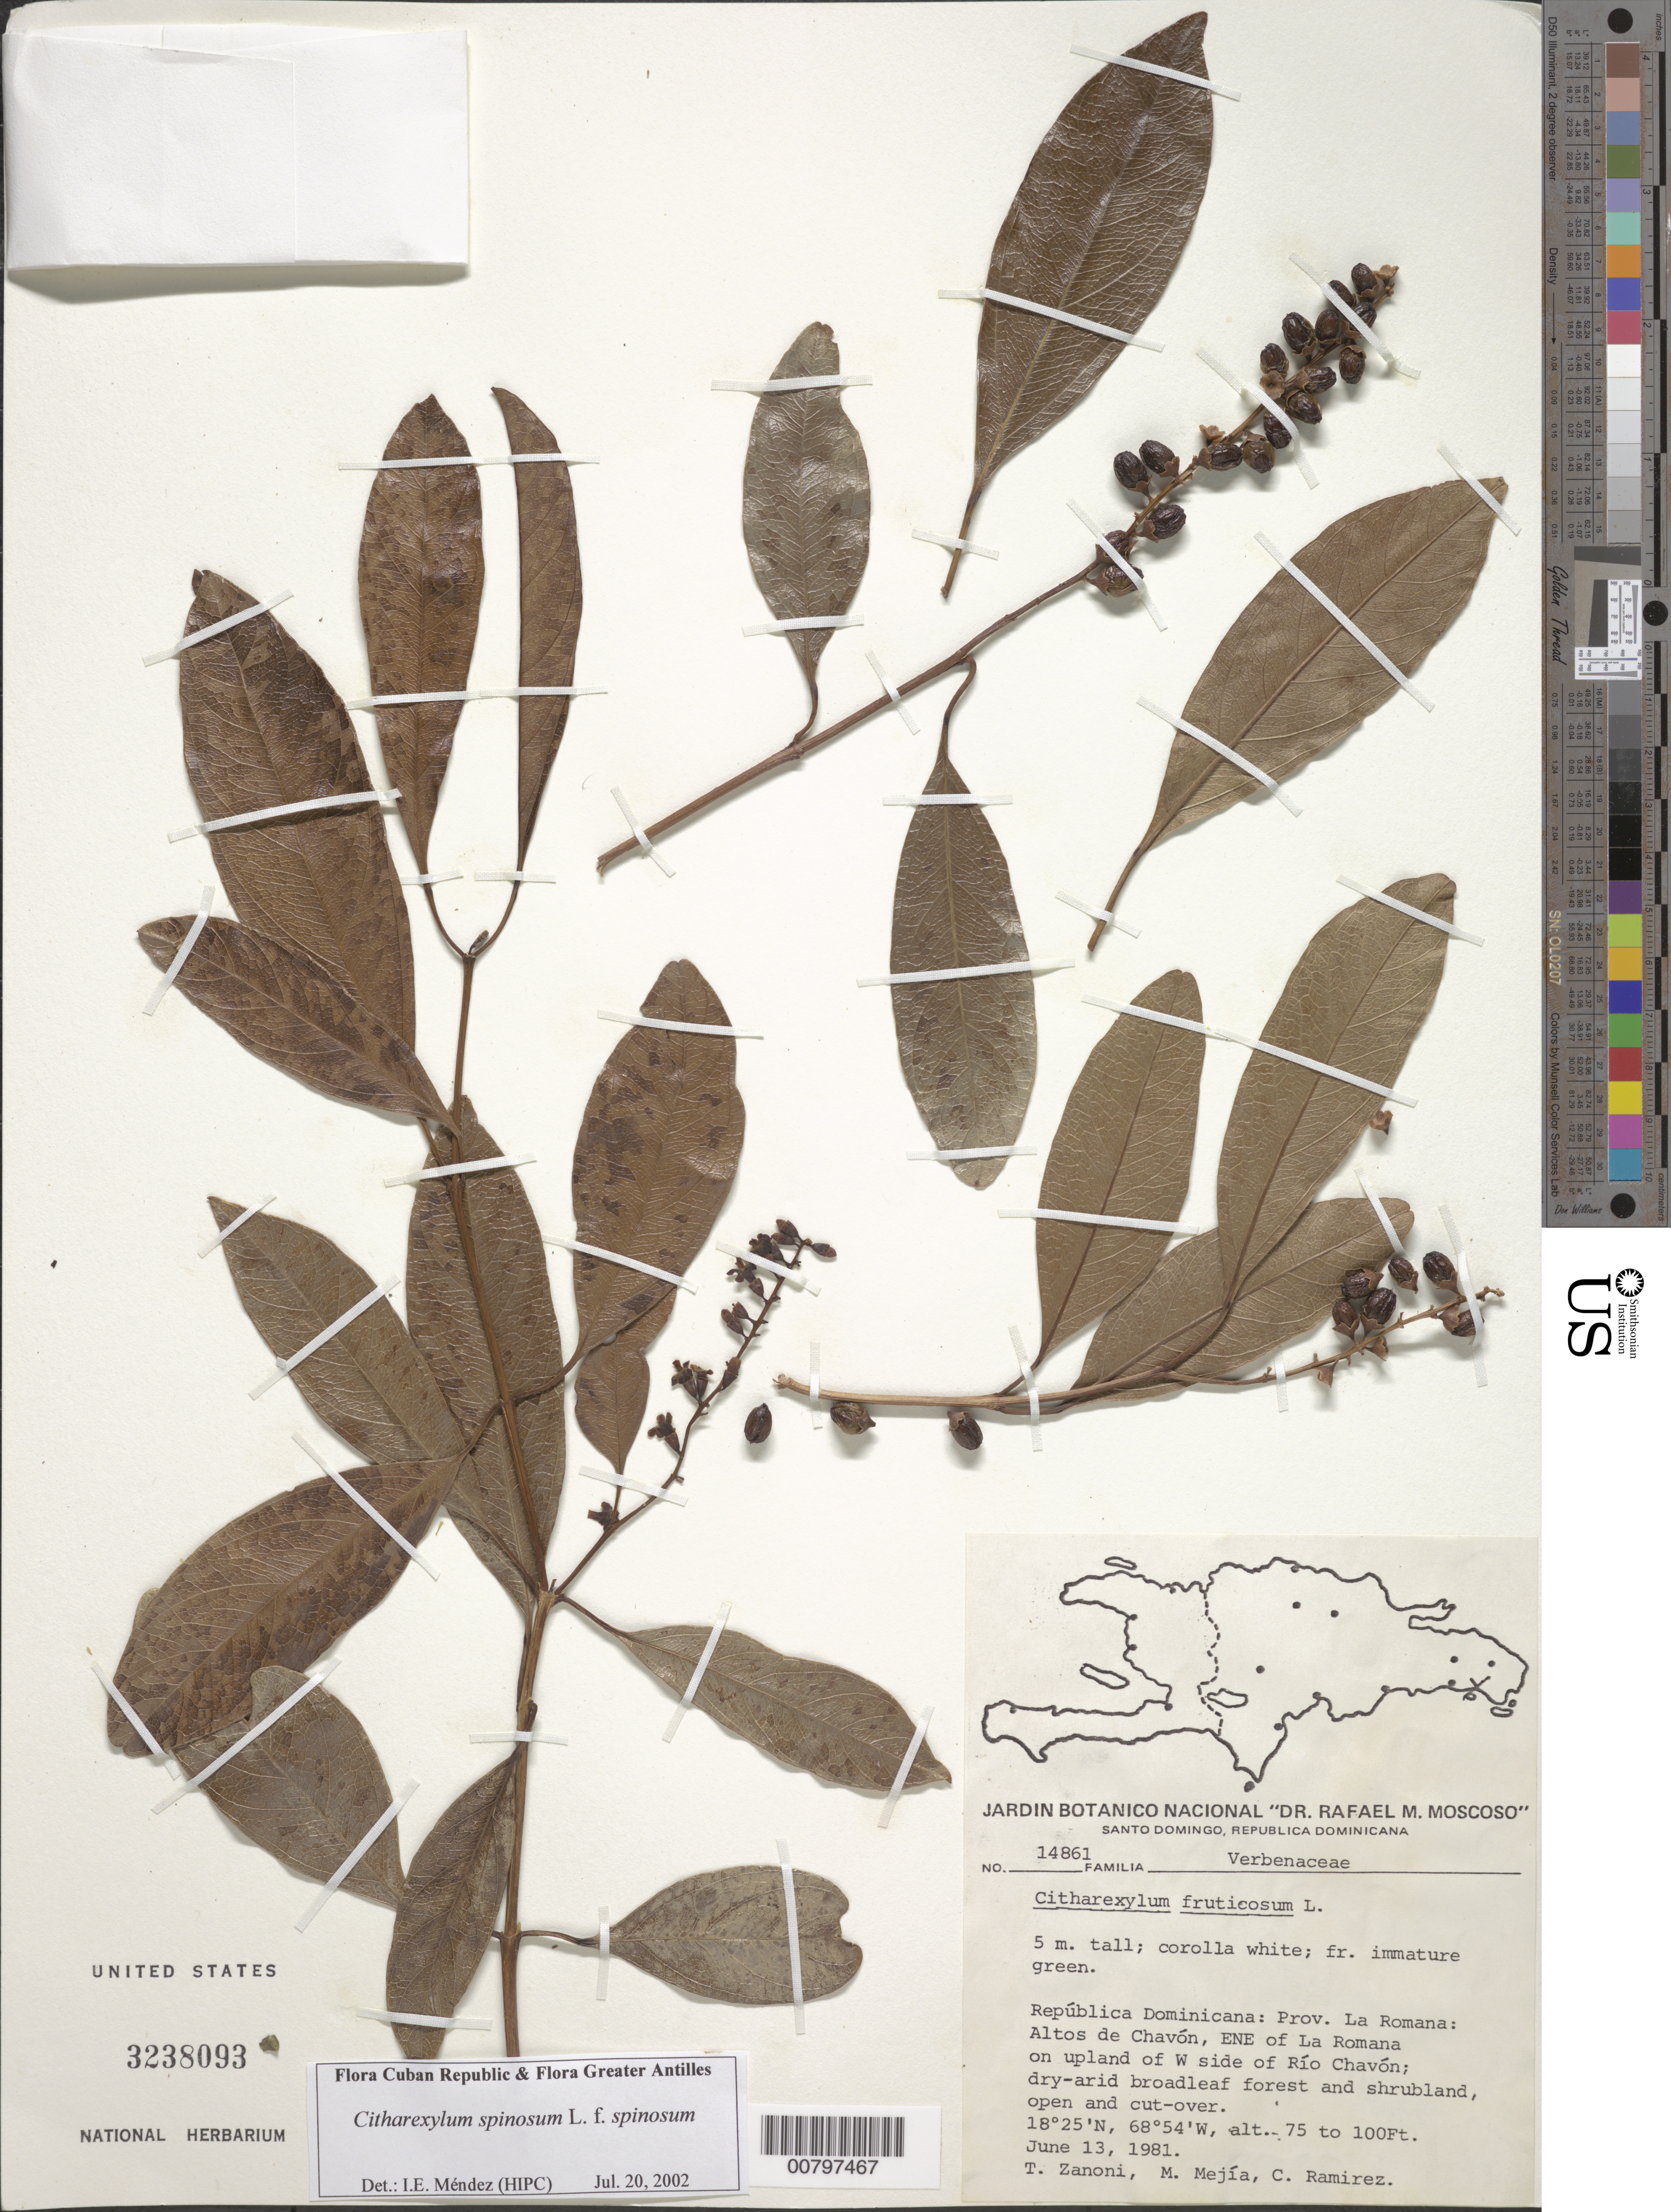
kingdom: Plantae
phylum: Tracheophyta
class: Magnoliopsida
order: Lamiales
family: Verbenaceae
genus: Citharexylum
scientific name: Citharexylum spinosum f. spinosum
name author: L.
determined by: Méndez, Isidro E., (HIPC)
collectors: T. A. Zanoni, M. Mejia & C. Ramirez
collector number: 14861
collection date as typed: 13 Jun 1981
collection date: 1981-06-13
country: Dominican Republic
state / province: La Romana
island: Hispaniola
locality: Altos de Chavón, ENE of La Romana on upland of W side of Río Chavón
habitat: Dry-arid broadleaf forest and shrubland, open and cut-over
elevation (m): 23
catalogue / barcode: US 3238093